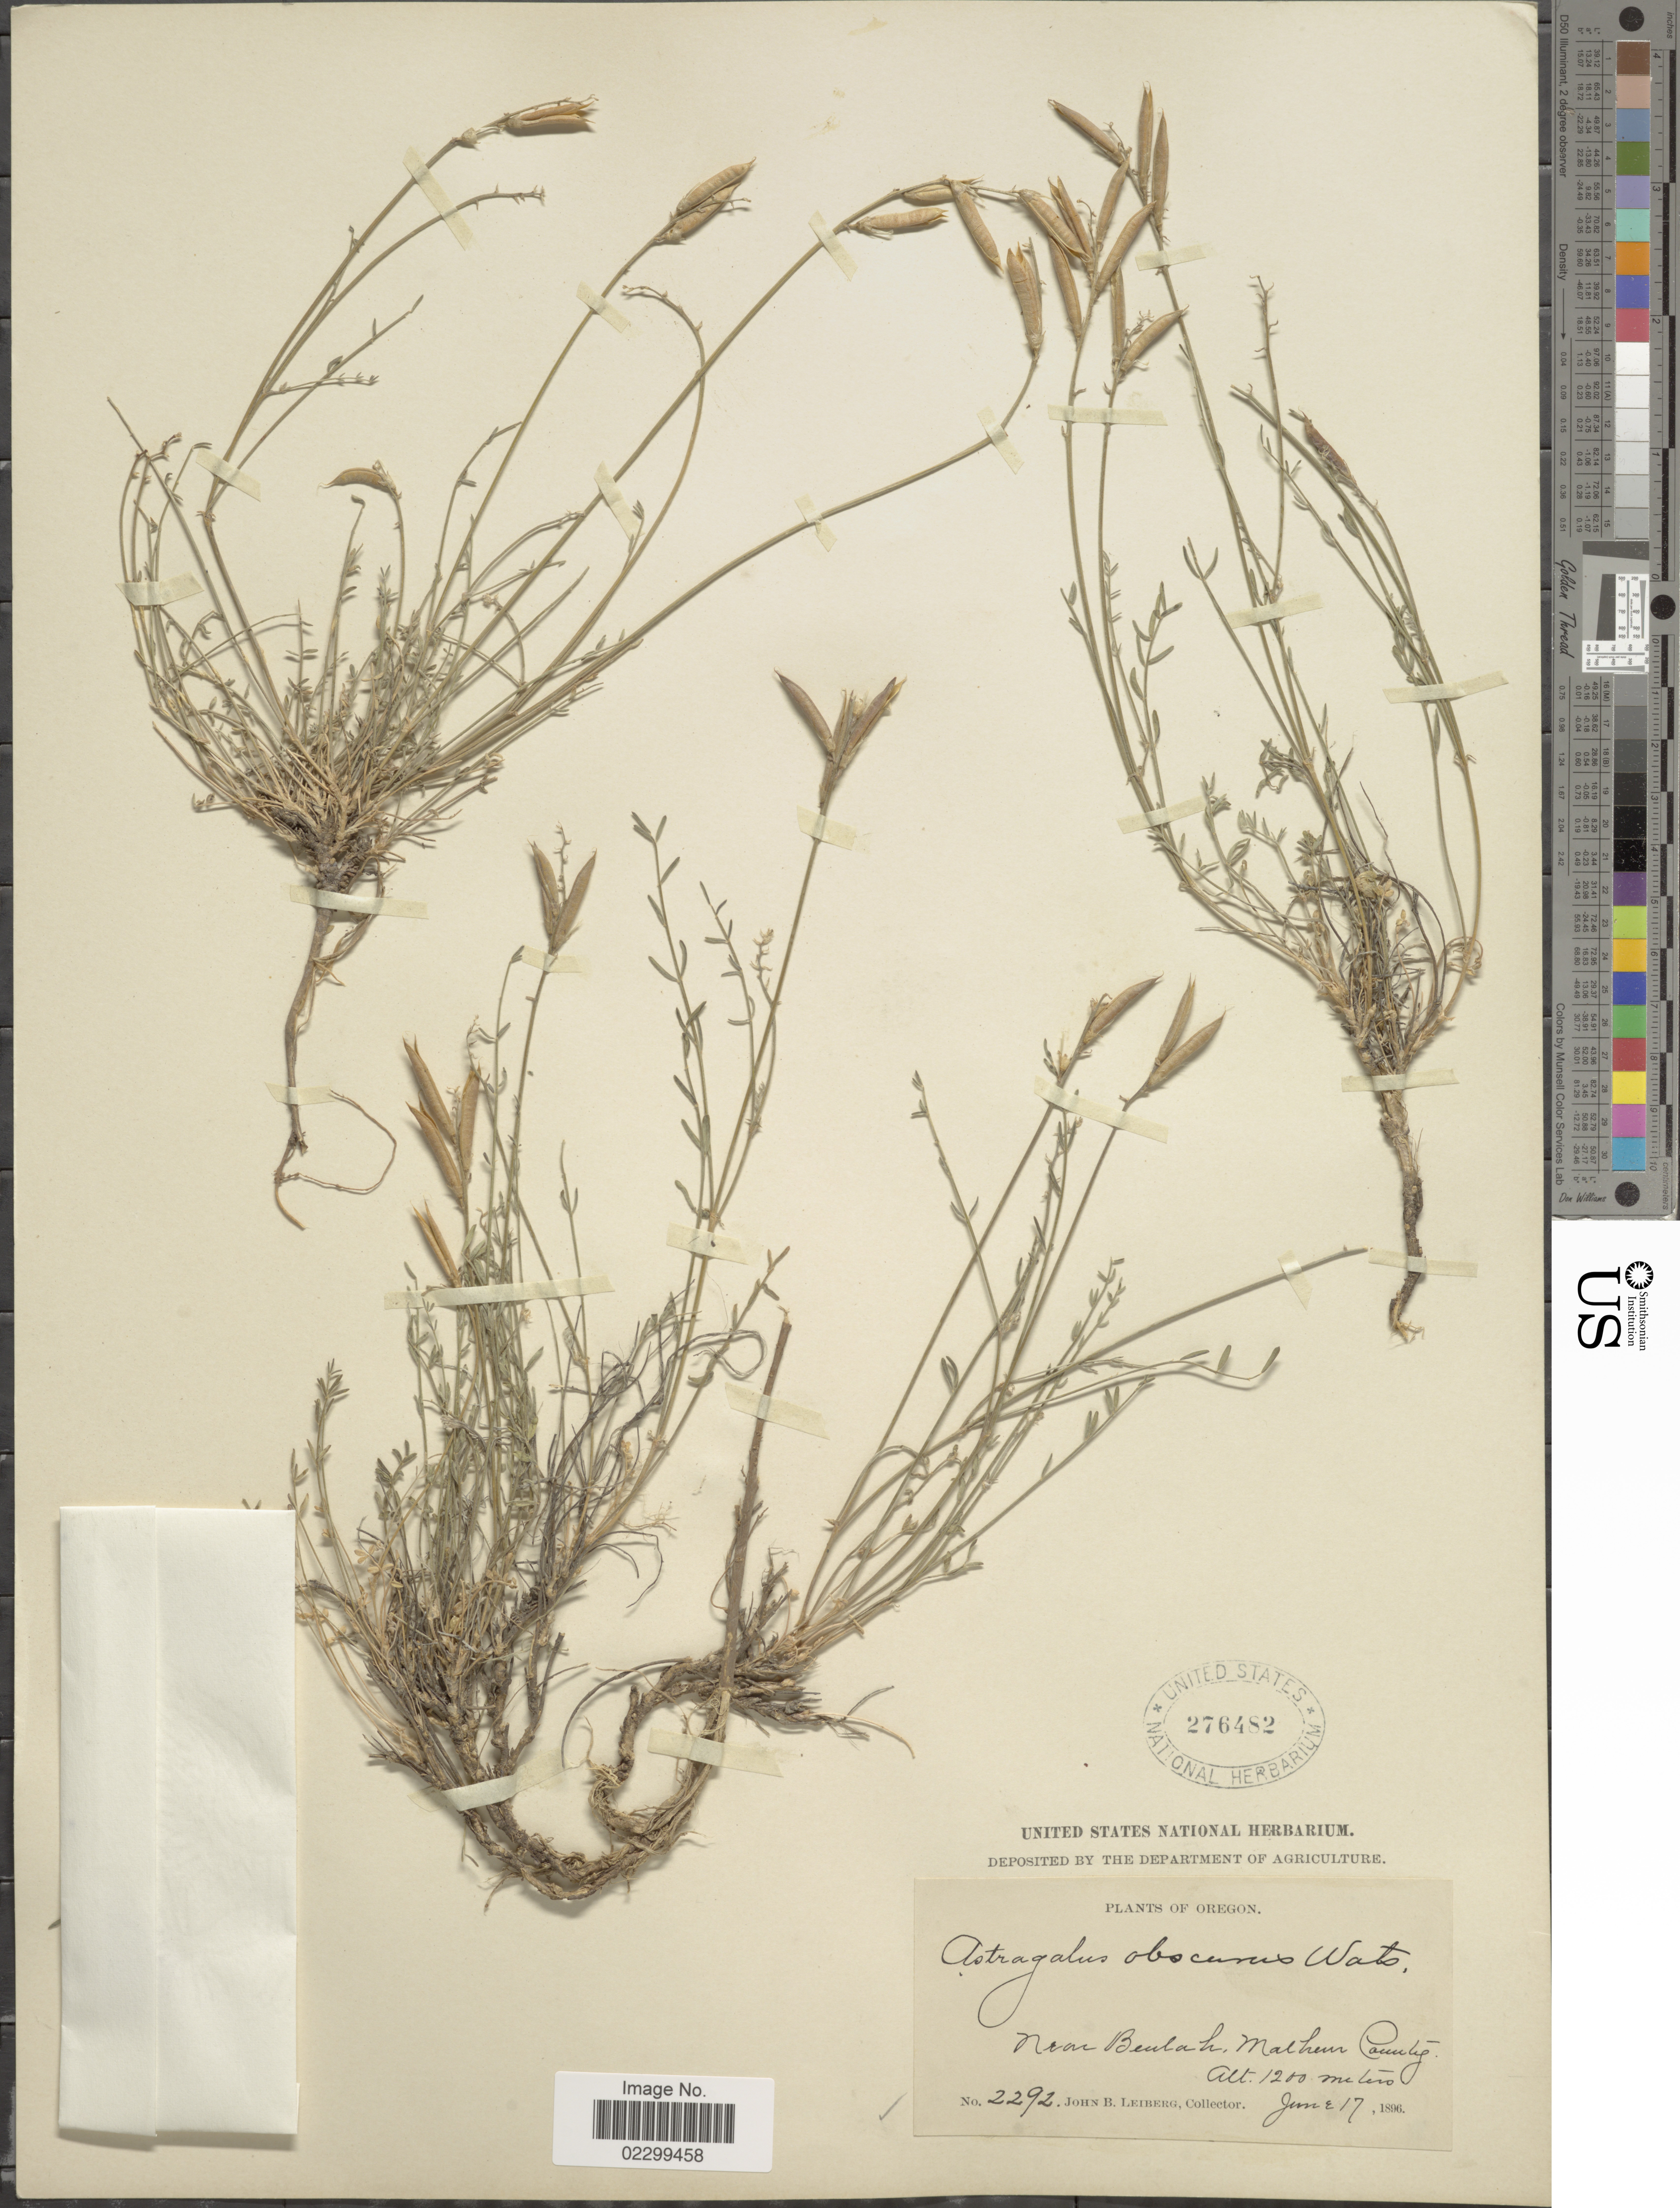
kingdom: Plantae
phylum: Tracheophyta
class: Magnoliopsida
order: Fabales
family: Fabaceae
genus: Astragalus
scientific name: Astragalus obscurus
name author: S. Watson in C. King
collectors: J. B. Leiberg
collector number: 2292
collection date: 1896-06-17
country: United States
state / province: Oregon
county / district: Malheur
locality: Near Beulah, Malheur County.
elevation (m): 1200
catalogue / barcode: US 276482